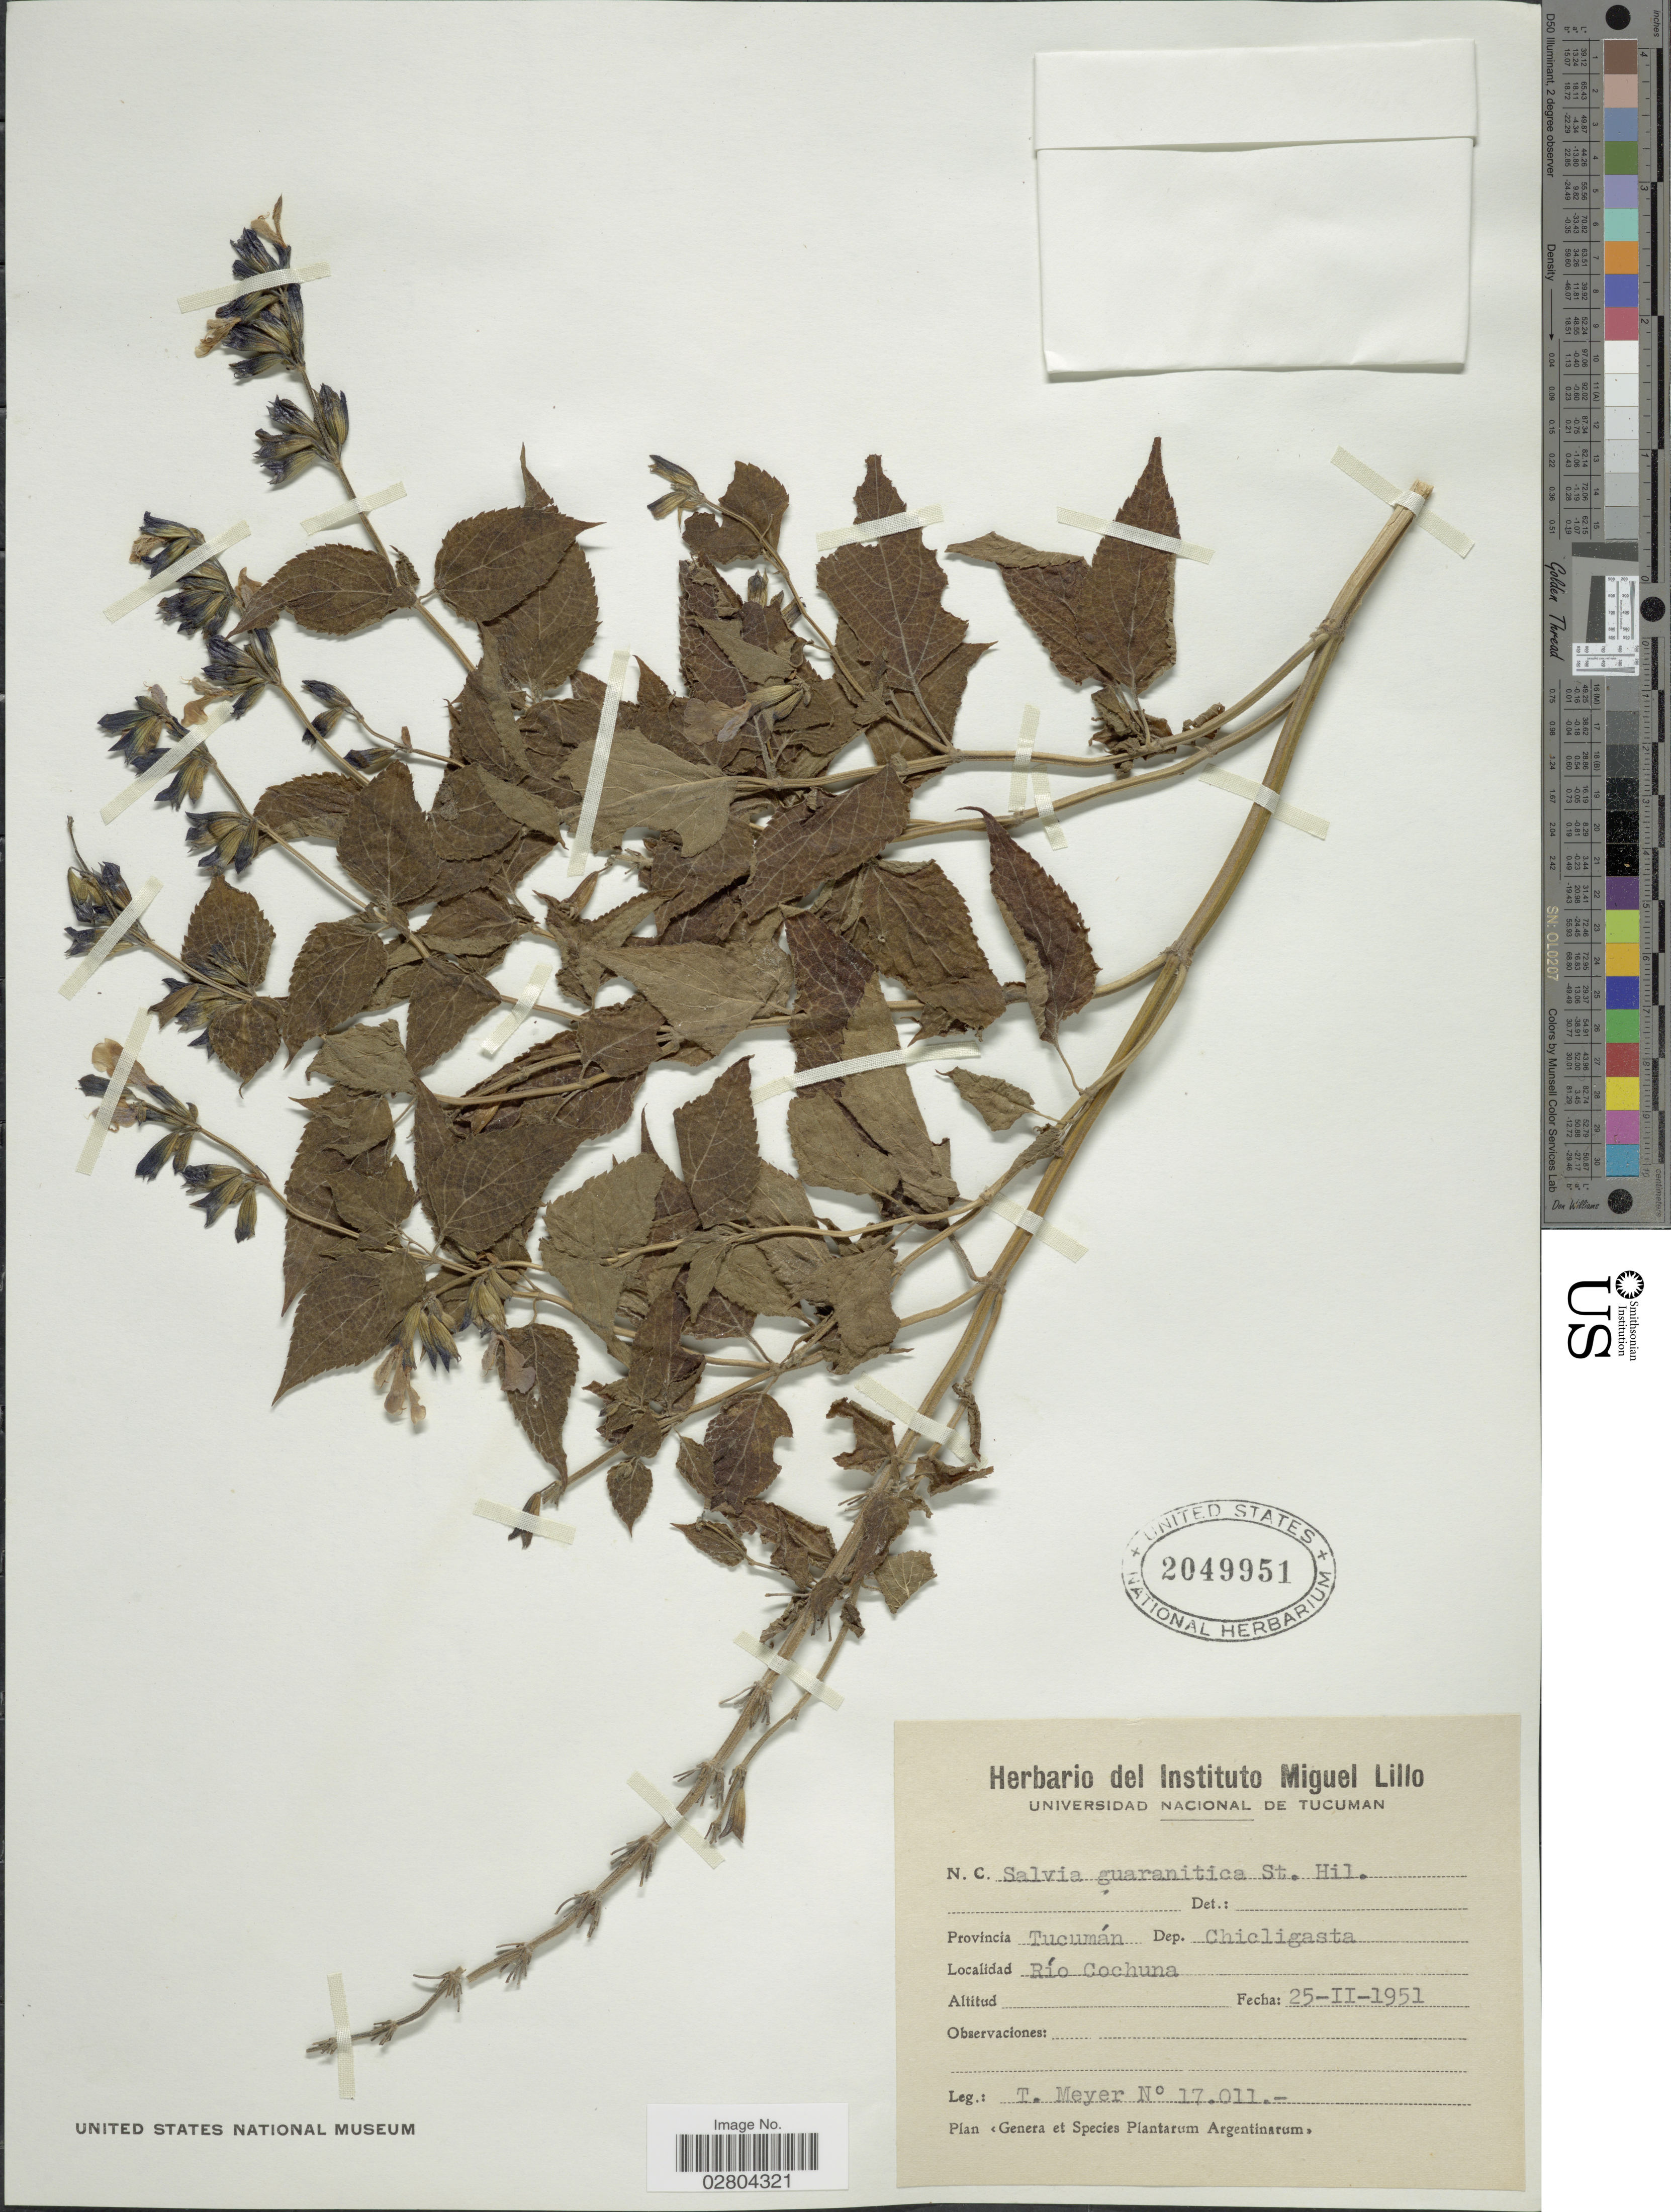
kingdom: Plantae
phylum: Tracheophyta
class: Magnoliopsida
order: Lamiales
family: Lamiaceae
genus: Salvia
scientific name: Salvia guaranitica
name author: A. St.-Hil. ex Benth.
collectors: T. Meyer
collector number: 17011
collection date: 1951-02-25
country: Argentina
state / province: Tucuman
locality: Provincia Tucumán. Dep. Chicligasta. Río Cochuna.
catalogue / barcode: US 2049951